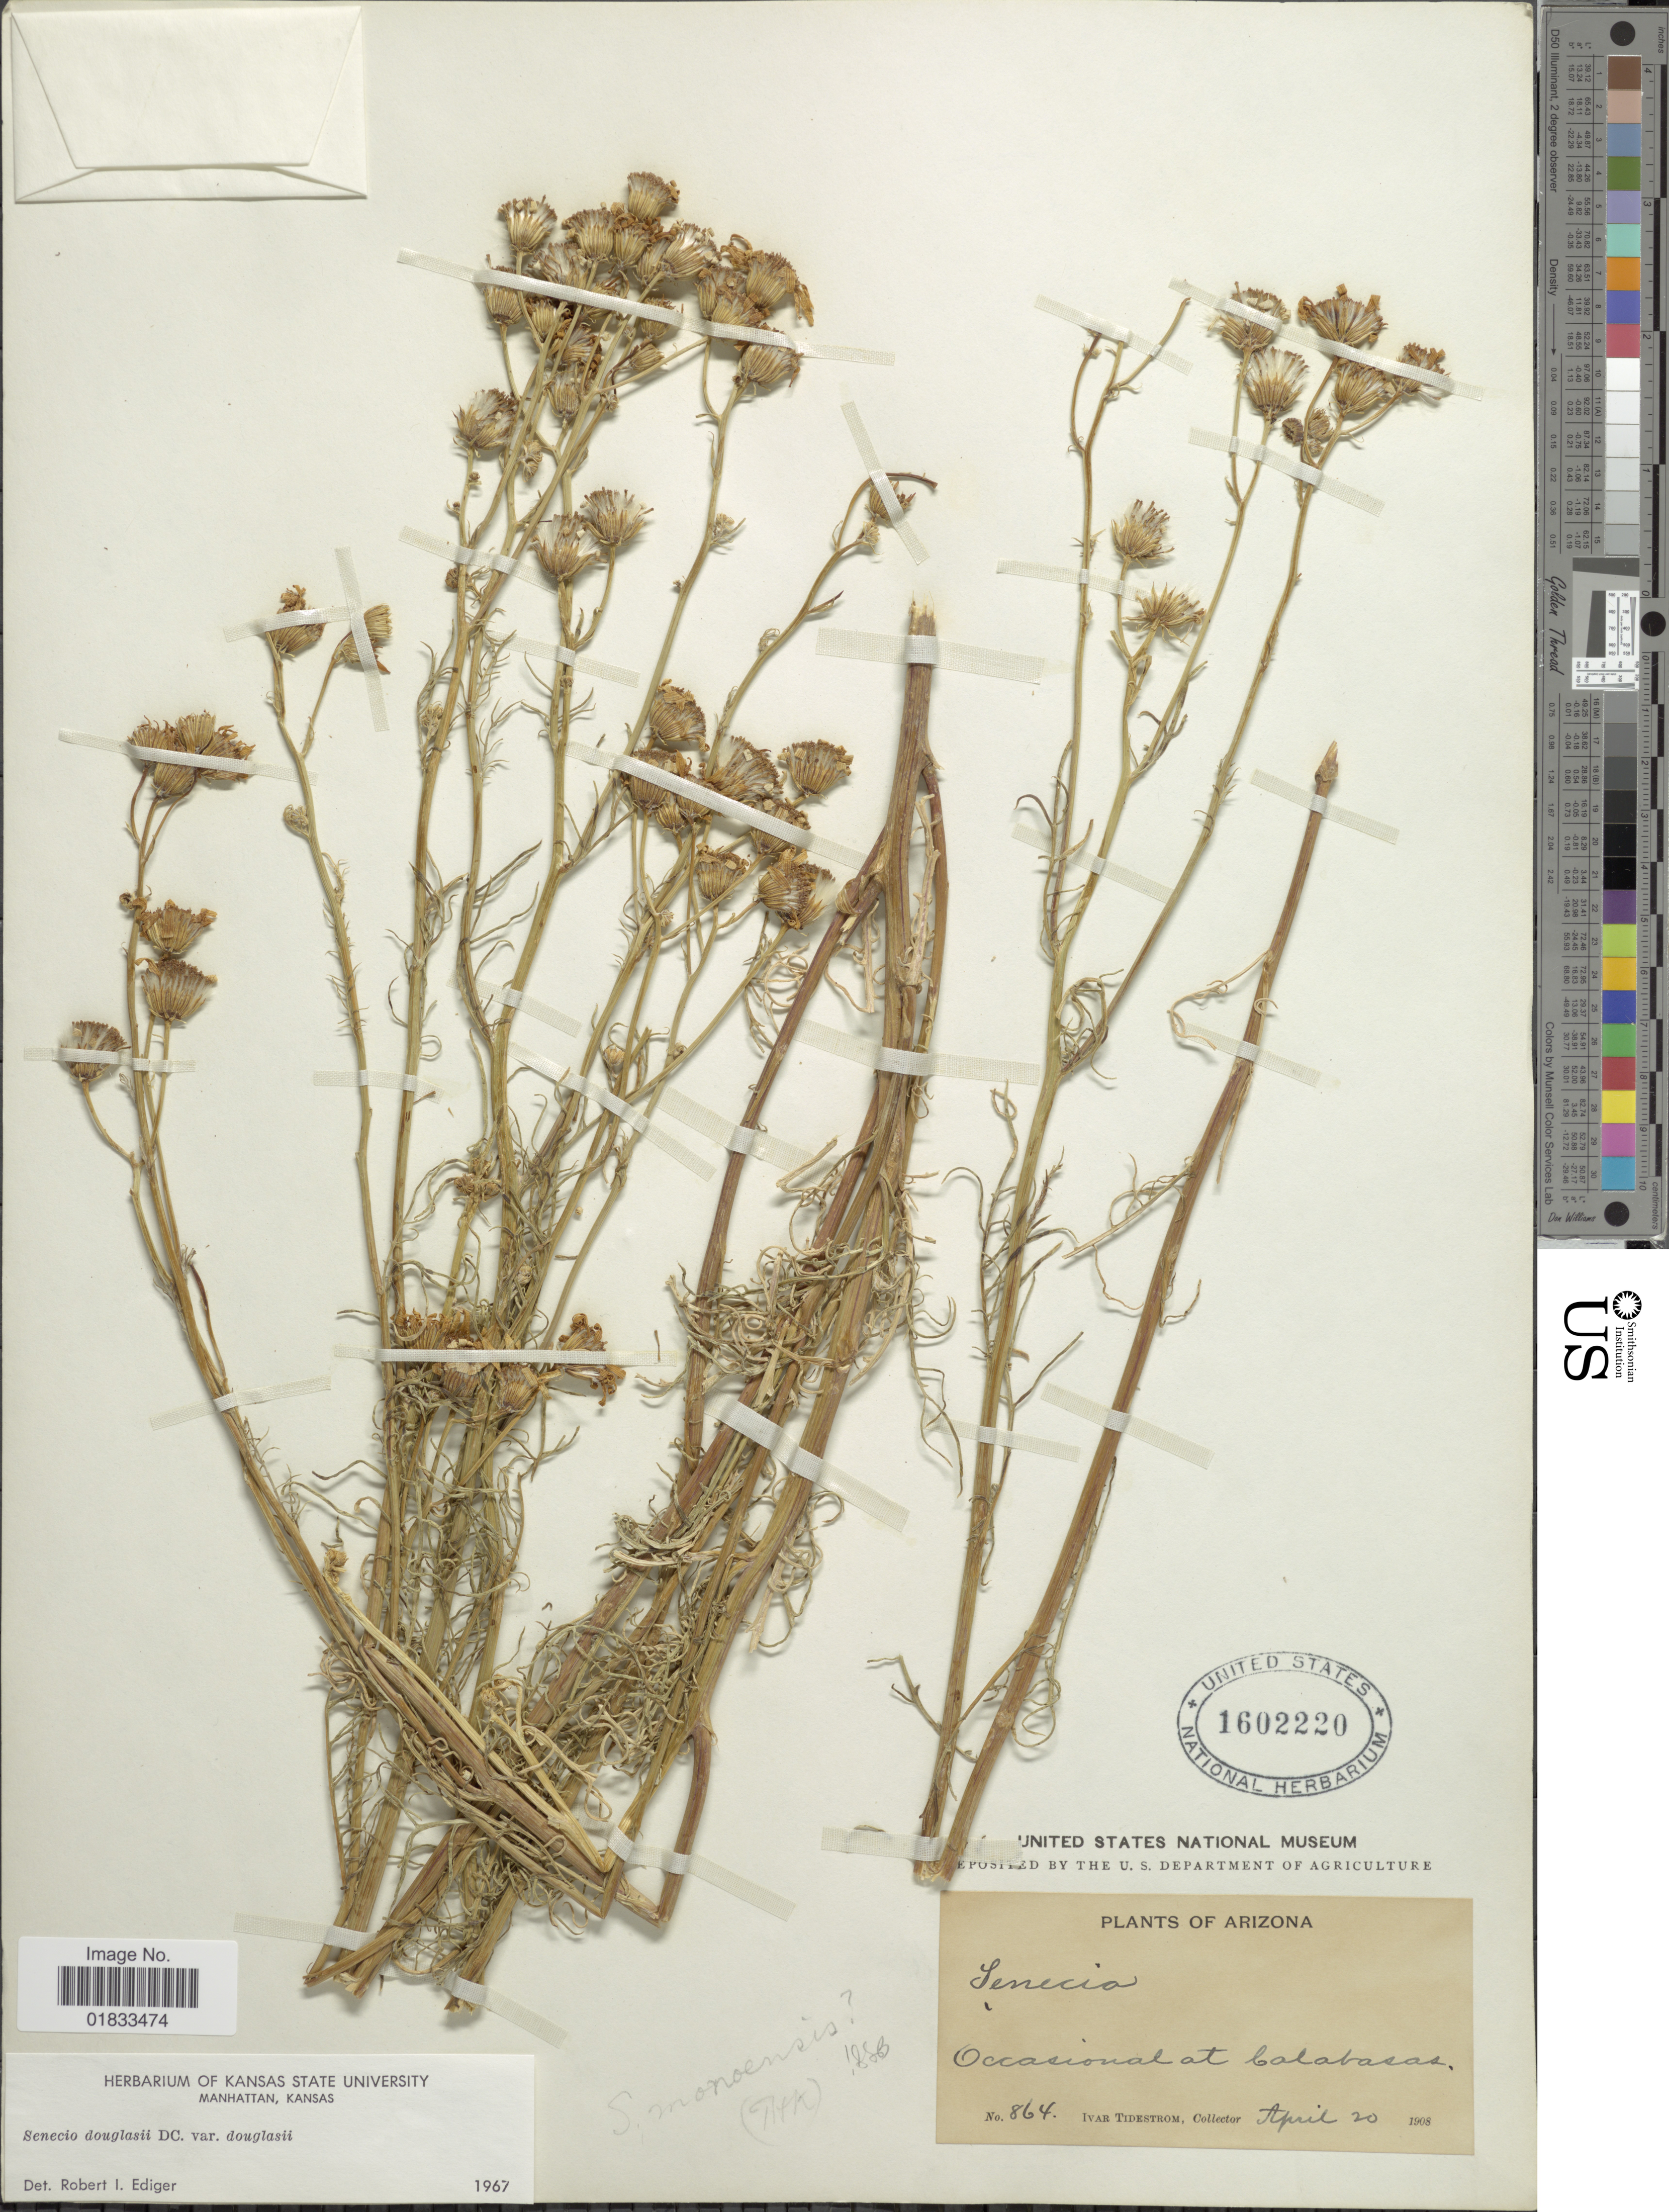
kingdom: Plantae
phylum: Tracheophyta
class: Magnoliopsida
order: Asterales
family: Asteraceae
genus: Senecio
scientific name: Senecio flaccidus var. douglasii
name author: (DC.) B.L. Turner & T.M. Barkley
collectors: I. F. Tidestrom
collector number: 864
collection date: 1908-04-20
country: United States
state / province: Arizona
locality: Occasional at Calabasas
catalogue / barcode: US 1602220